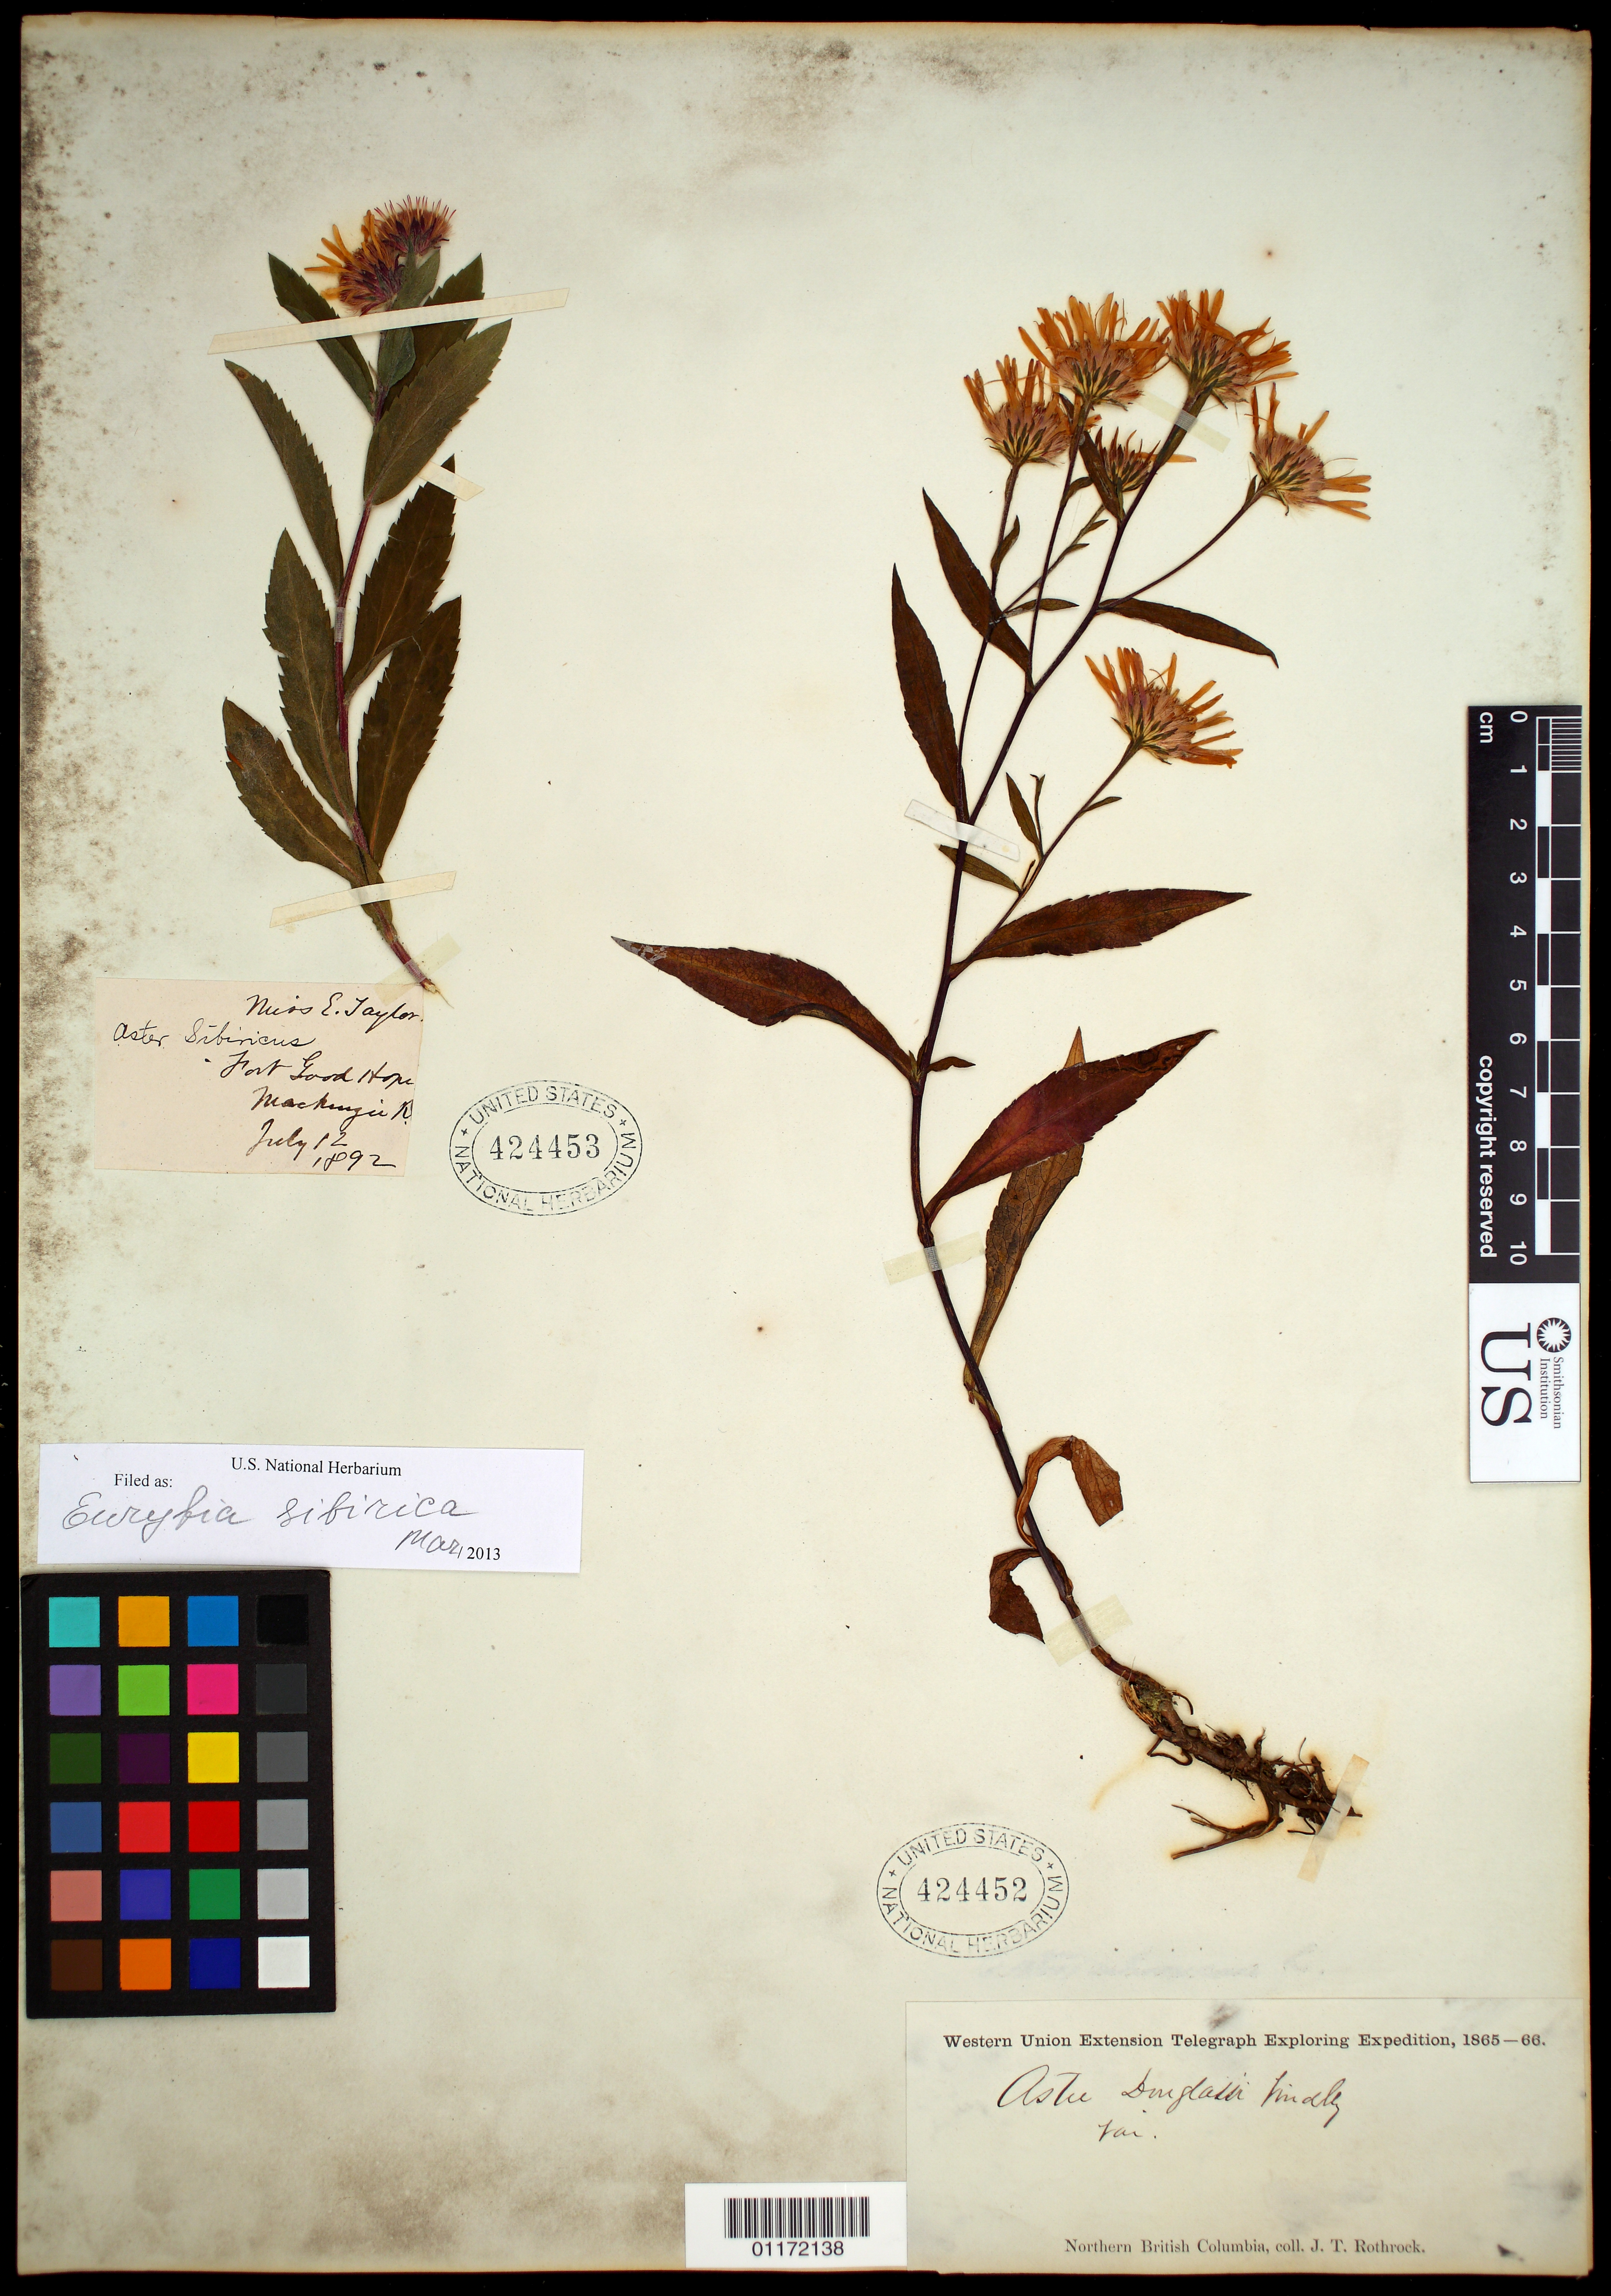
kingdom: Plantae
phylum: Tracheophyta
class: Magnoliopsida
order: Asterales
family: Asteraceae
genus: Eurybia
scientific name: Eurybia sibirica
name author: (L.) G.L. Nesom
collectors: J. T. Rothrock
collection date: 1865/1866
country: Canada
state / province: British Columbia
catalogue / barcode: US 424452